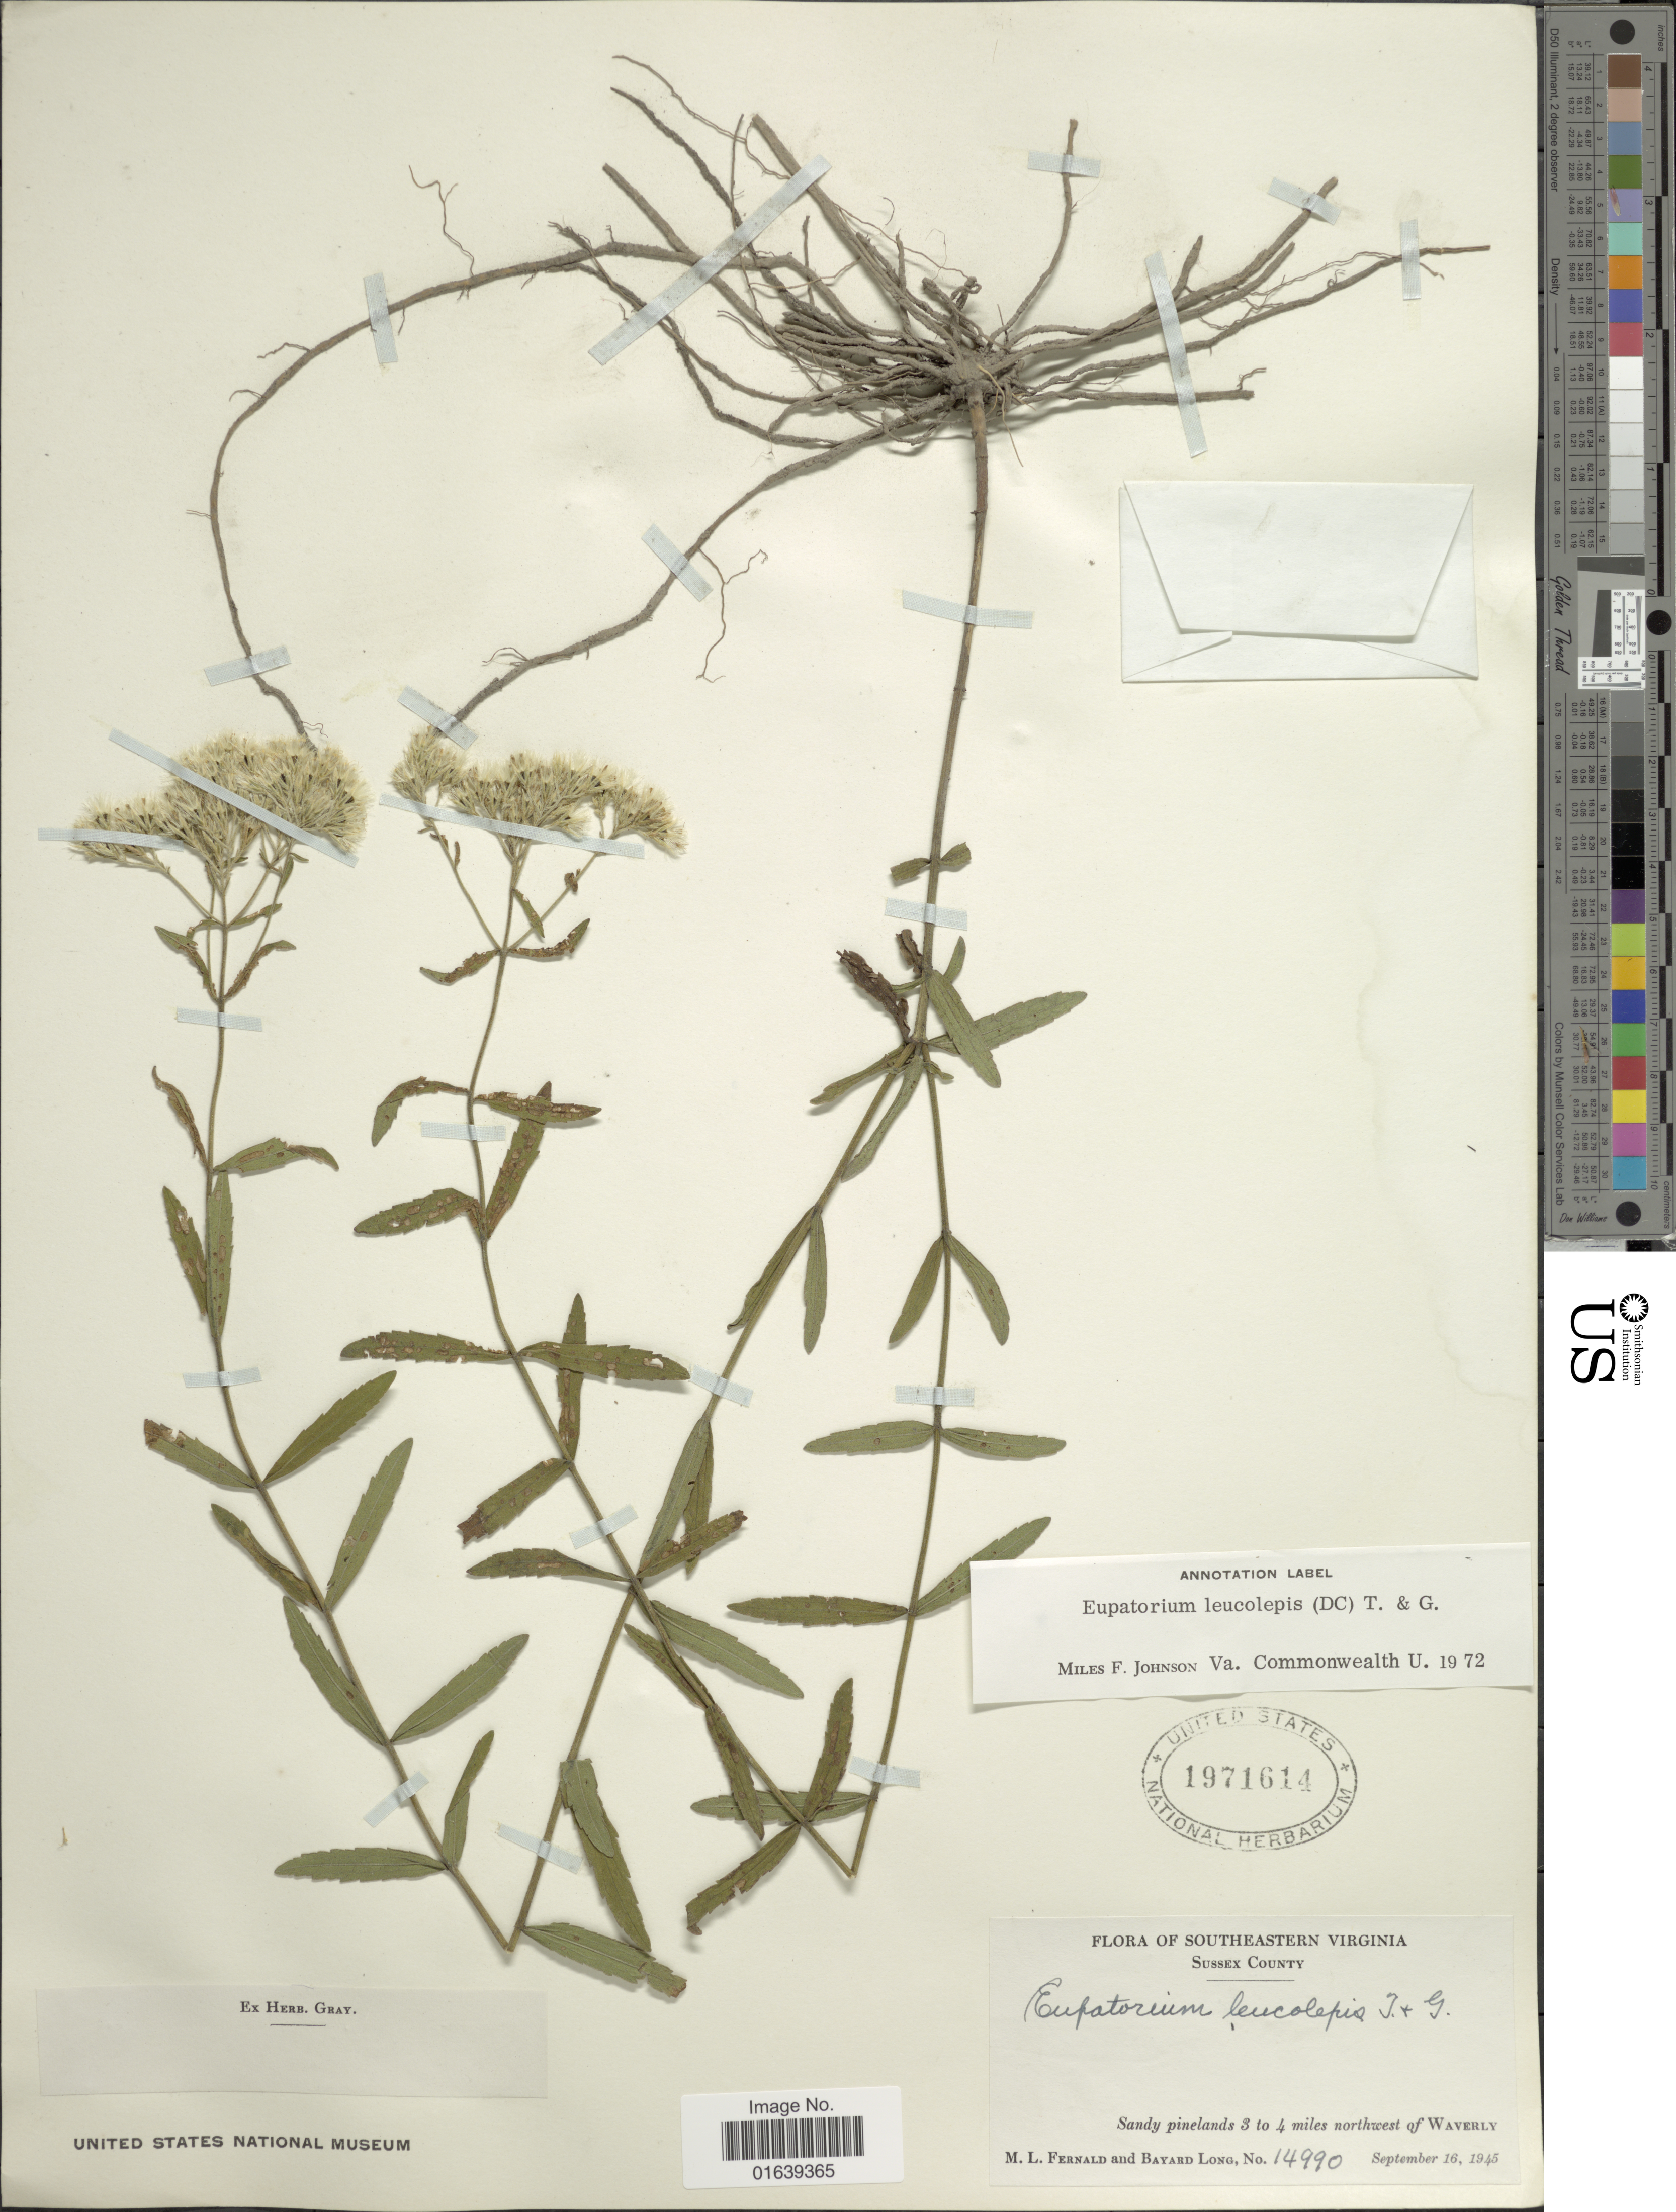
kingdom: Plantae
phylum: Tracheophyta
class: Magnoliopsida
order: Asterales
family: Asteraceae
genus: Eupatorium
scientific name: Eupatorium leucolepis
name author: (DC.) Torr. & A. Gray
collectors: M. L. Fernald & B. Long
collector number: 14990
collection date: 1945-09-16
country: United States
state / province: Virginia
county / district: Sussex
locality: Southeastern Virginia. Sussex County. Sandy pinelands 3 to 4 miles northwest of Waverly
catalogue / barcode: US 1971614